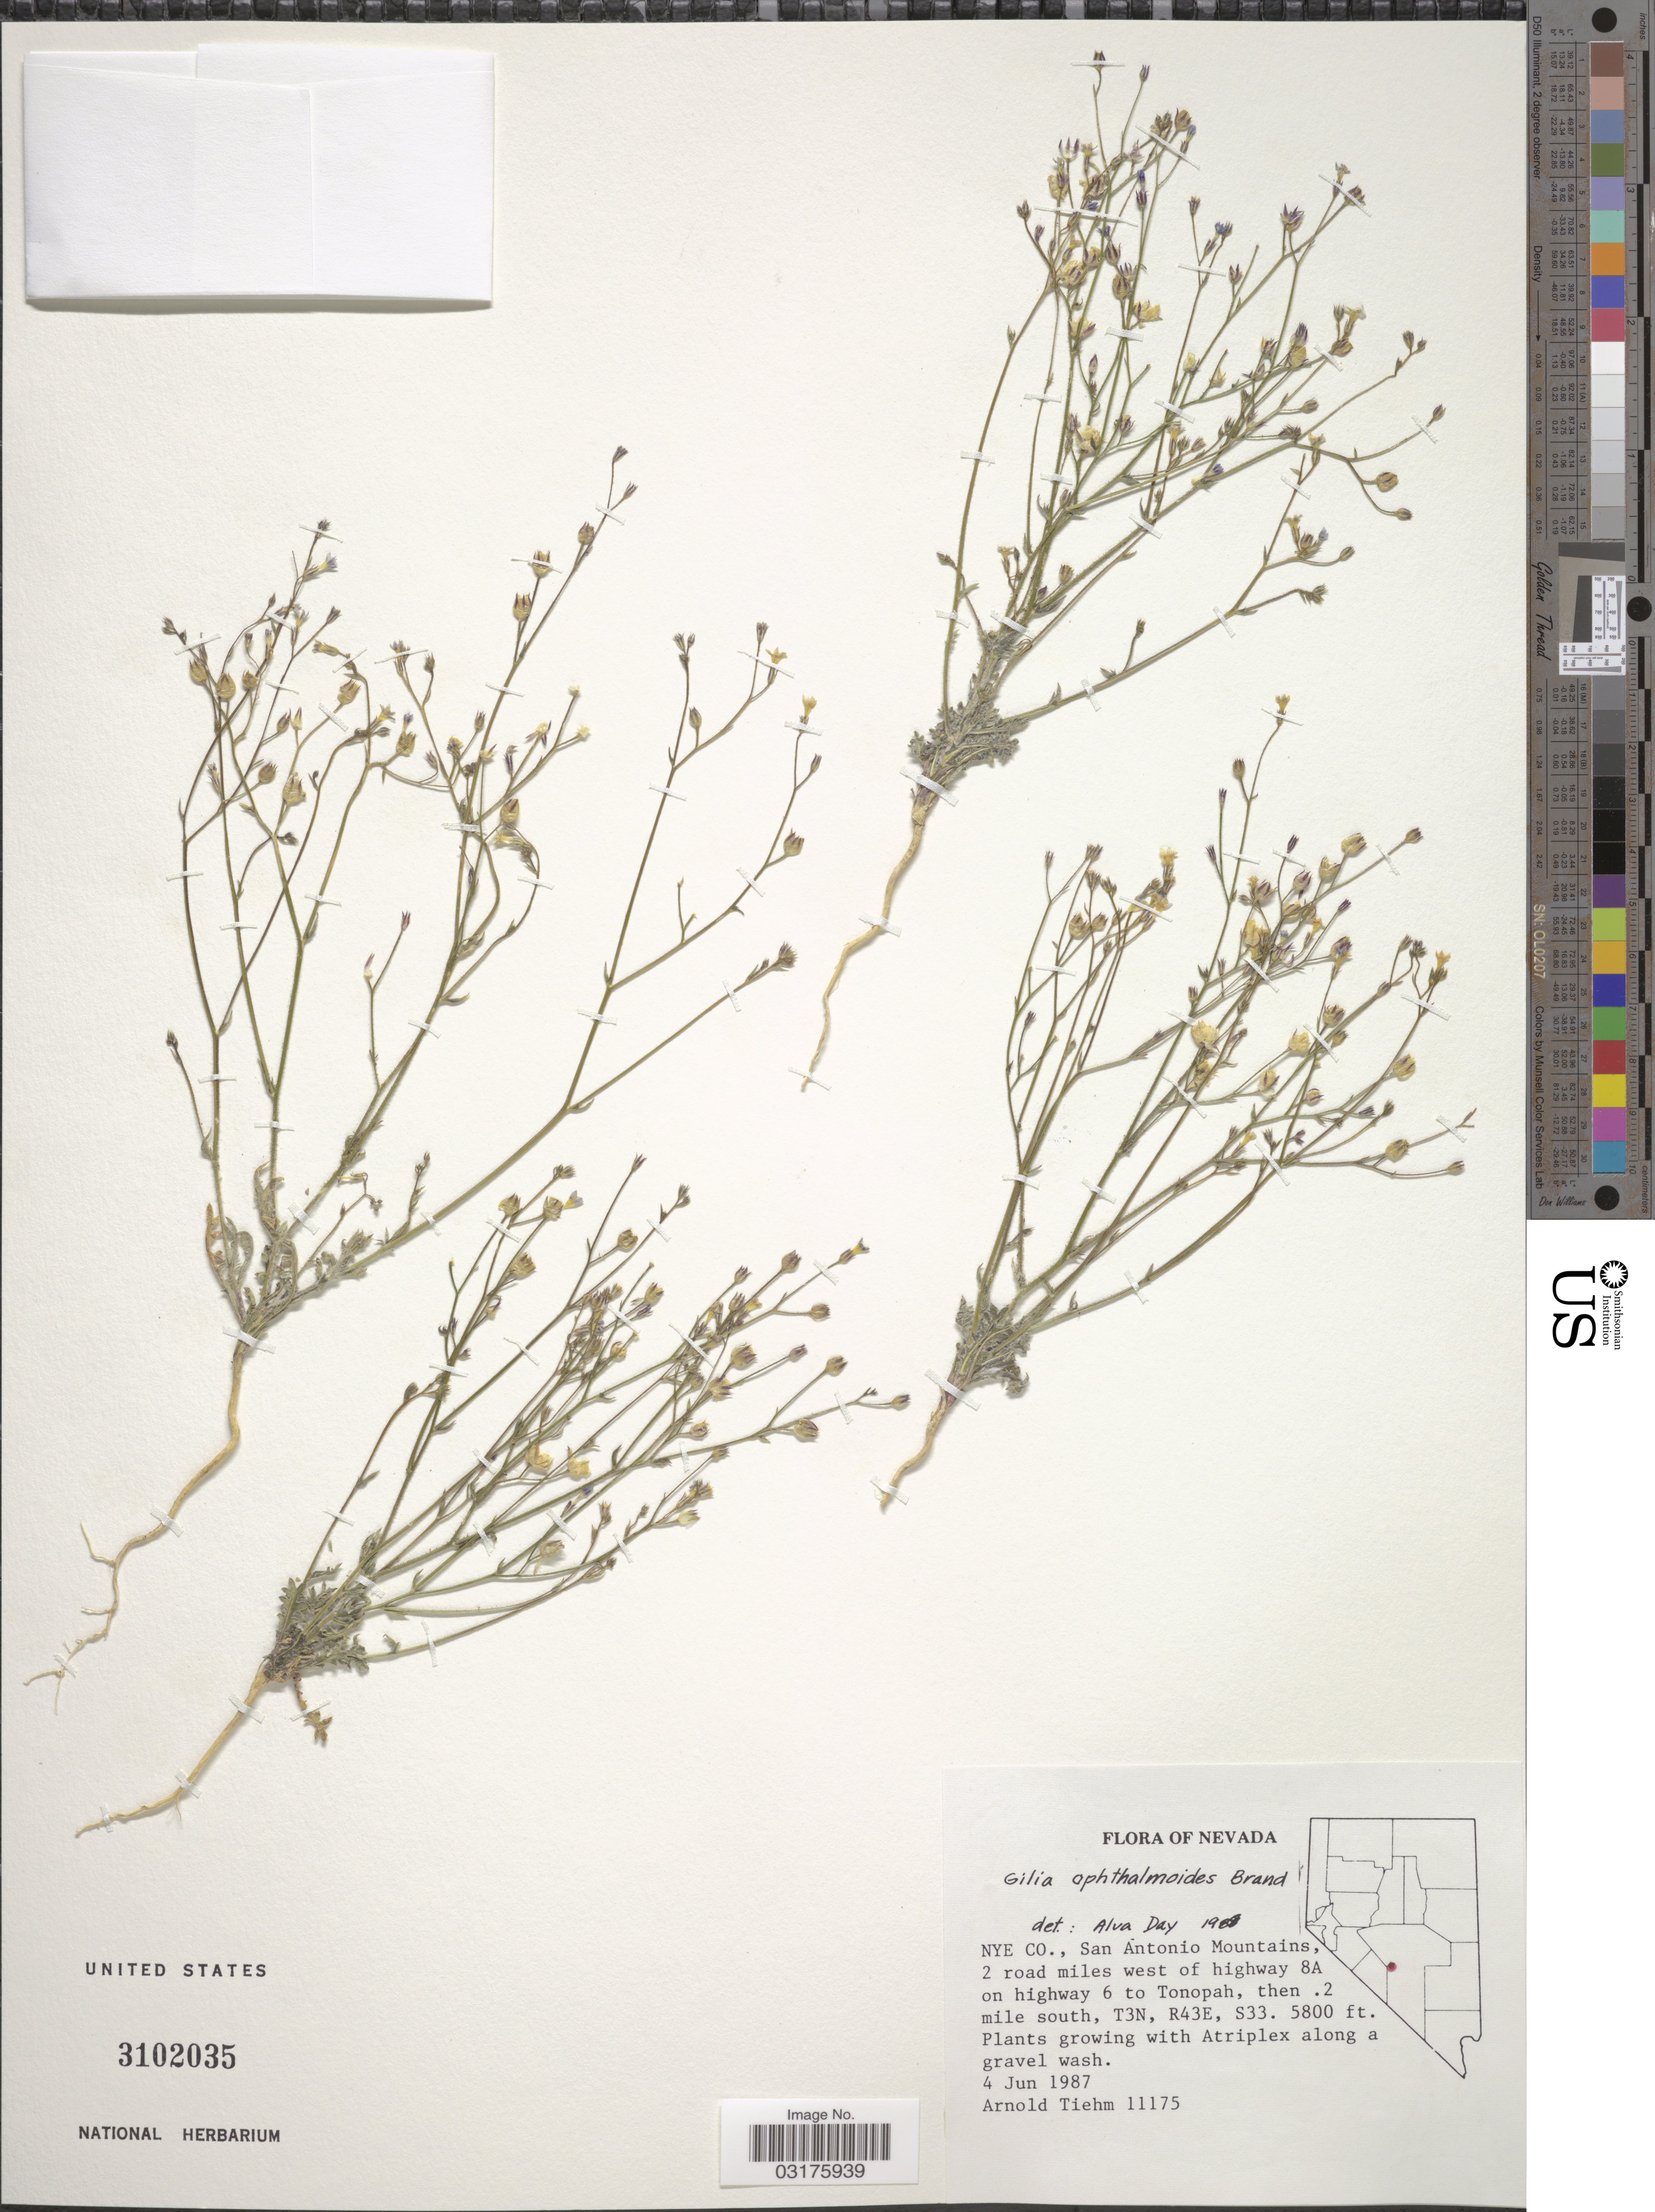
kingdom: Plantae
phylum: Tracheophyta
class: Magnoliopsida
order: Ericales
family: Polemoniaceae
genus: Gilia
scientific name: Gilia ophthalmoides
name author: Brand in Engl.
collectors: A. Tiehm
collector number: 11175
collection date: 1987-06-04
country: United States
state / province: Nevada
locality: Nye Co., San Antonio Mountains, 2 road miles west of highway 8A on highway 6 to Tonopah, then .2 mile south, T3N, R43E, S33.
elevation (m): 1768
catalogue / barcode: US 3102035